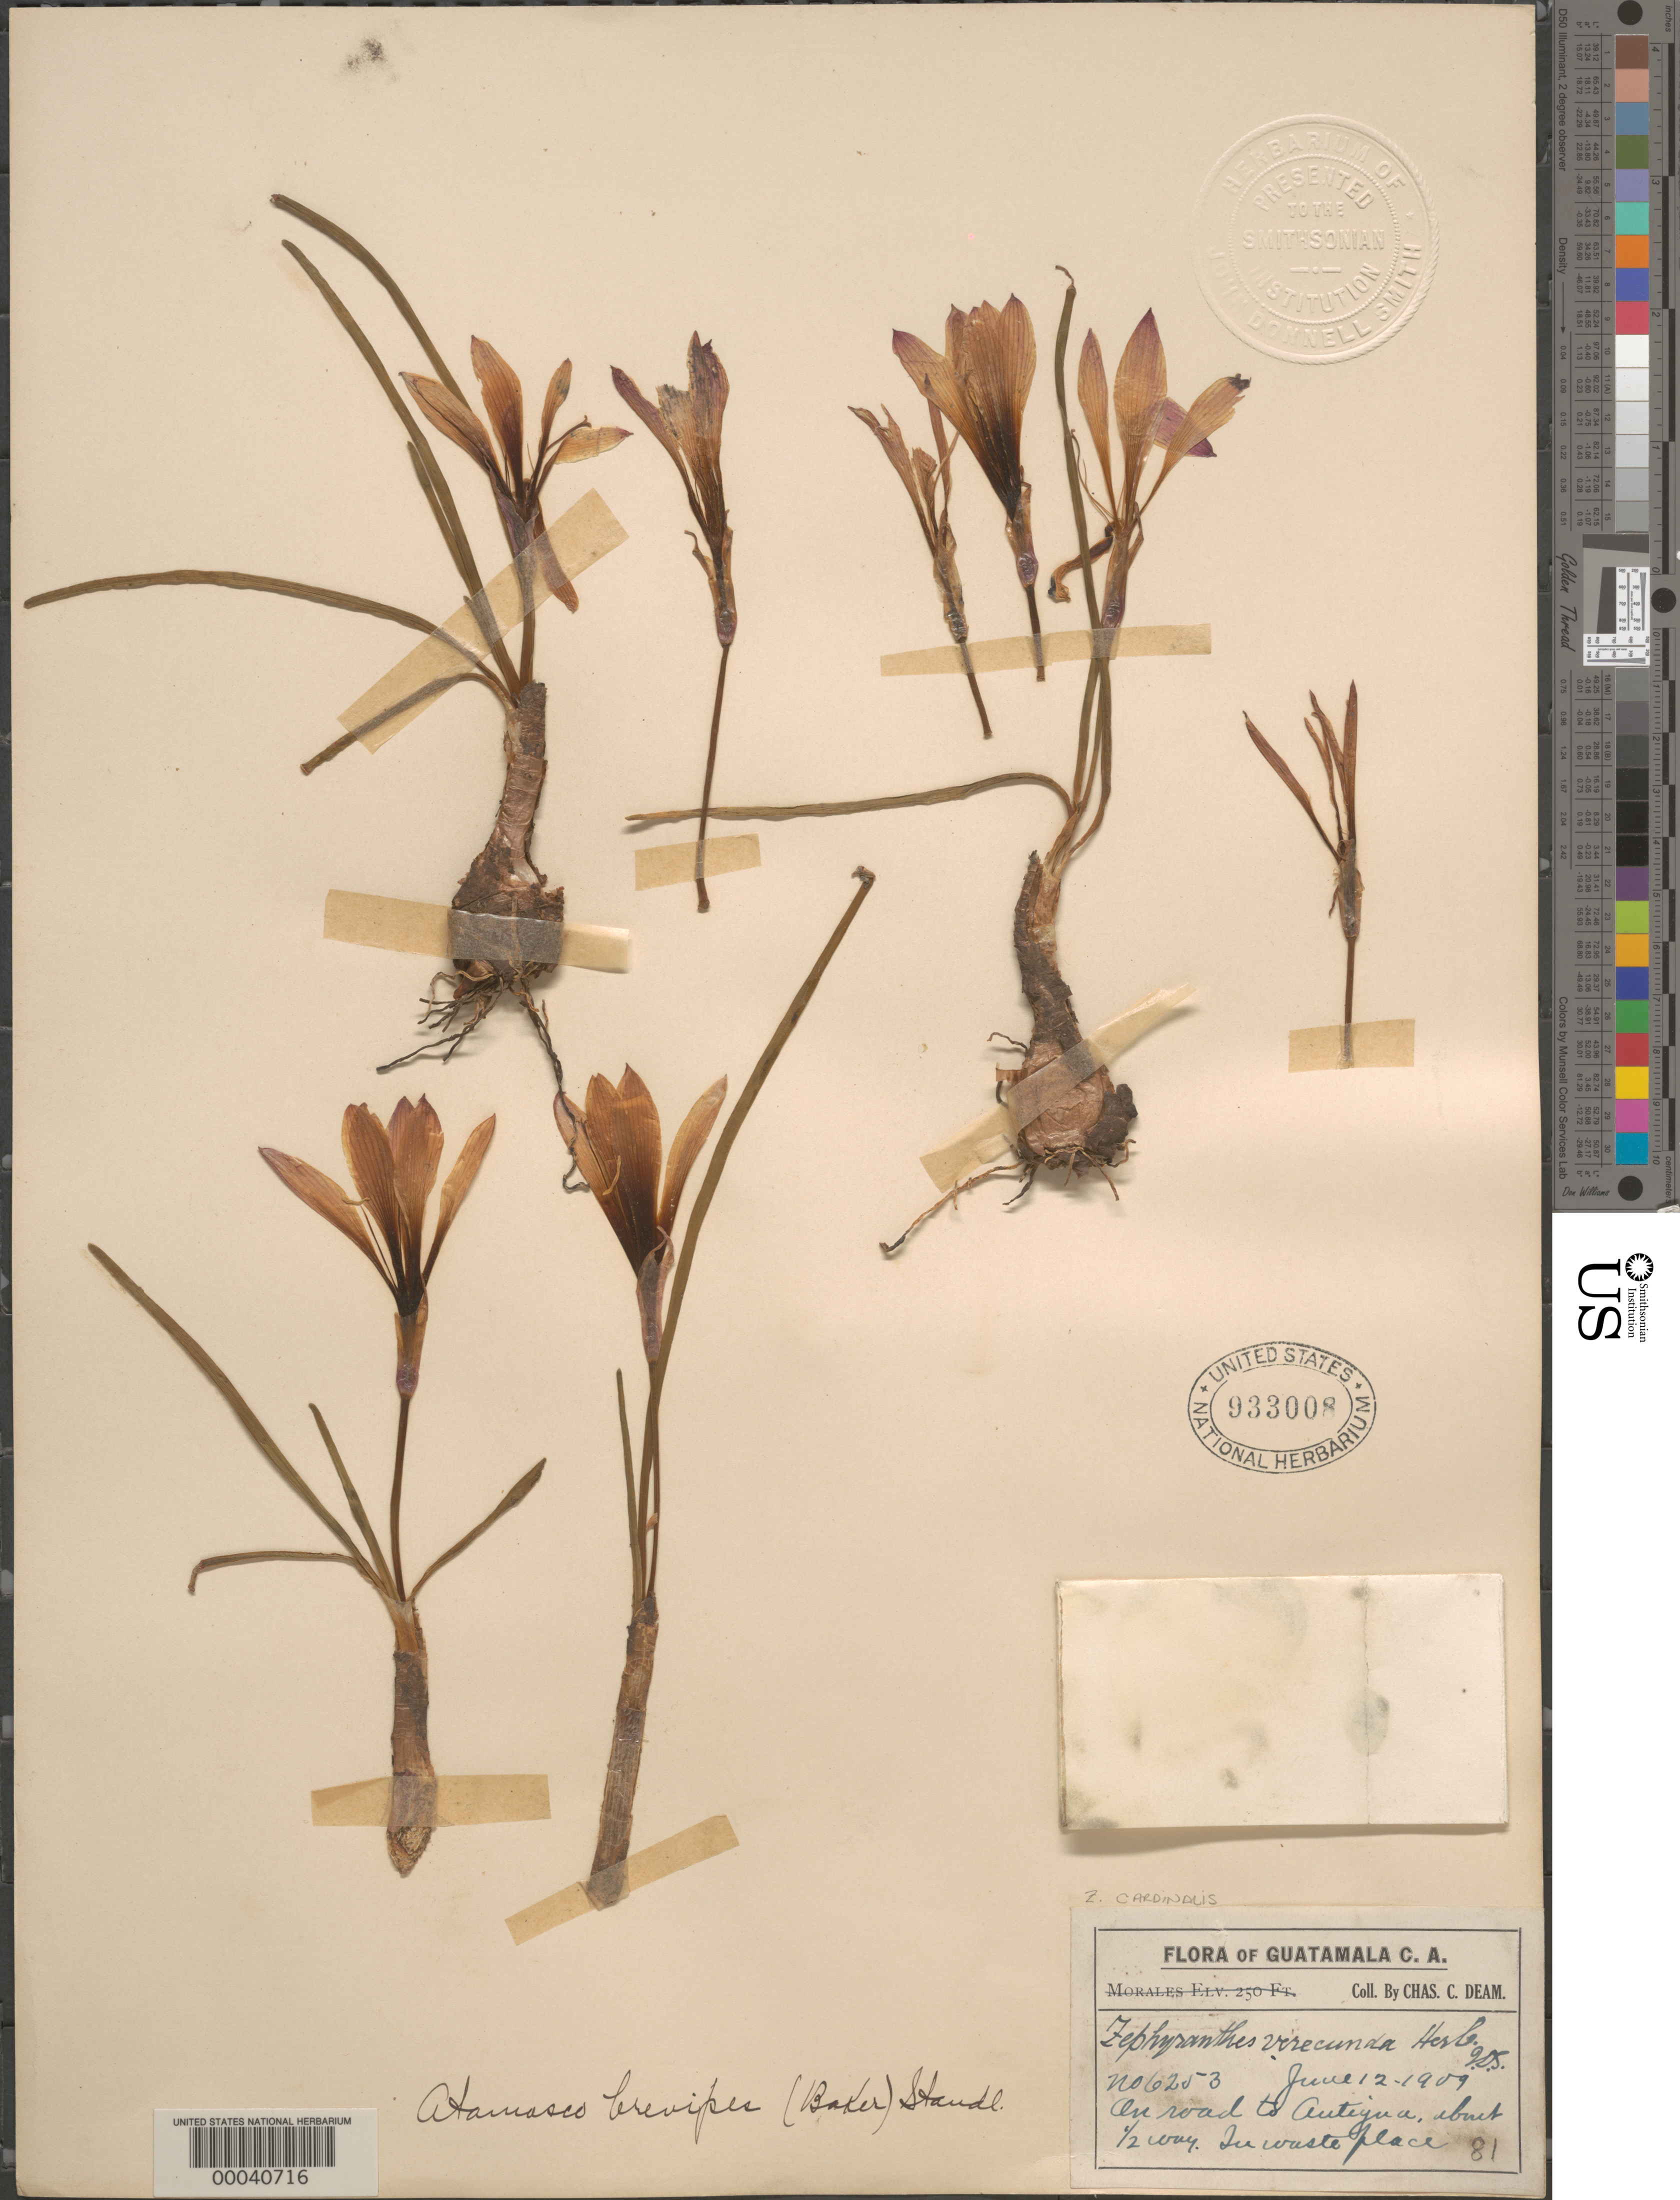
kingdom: Plantae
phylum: Tracheophyta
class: Liliopsida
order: Asparagales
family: Amaryllidaceae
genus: Zephyranthes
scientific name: Zephyranthes cardinalis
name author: C.H. Wright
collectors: C. C. Deam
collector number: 6253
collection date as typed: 12 Jun 1909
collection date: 1909-06-12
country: Guatemala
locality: On road to Antigua, about half way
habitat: In waste place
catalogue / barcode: US 933008